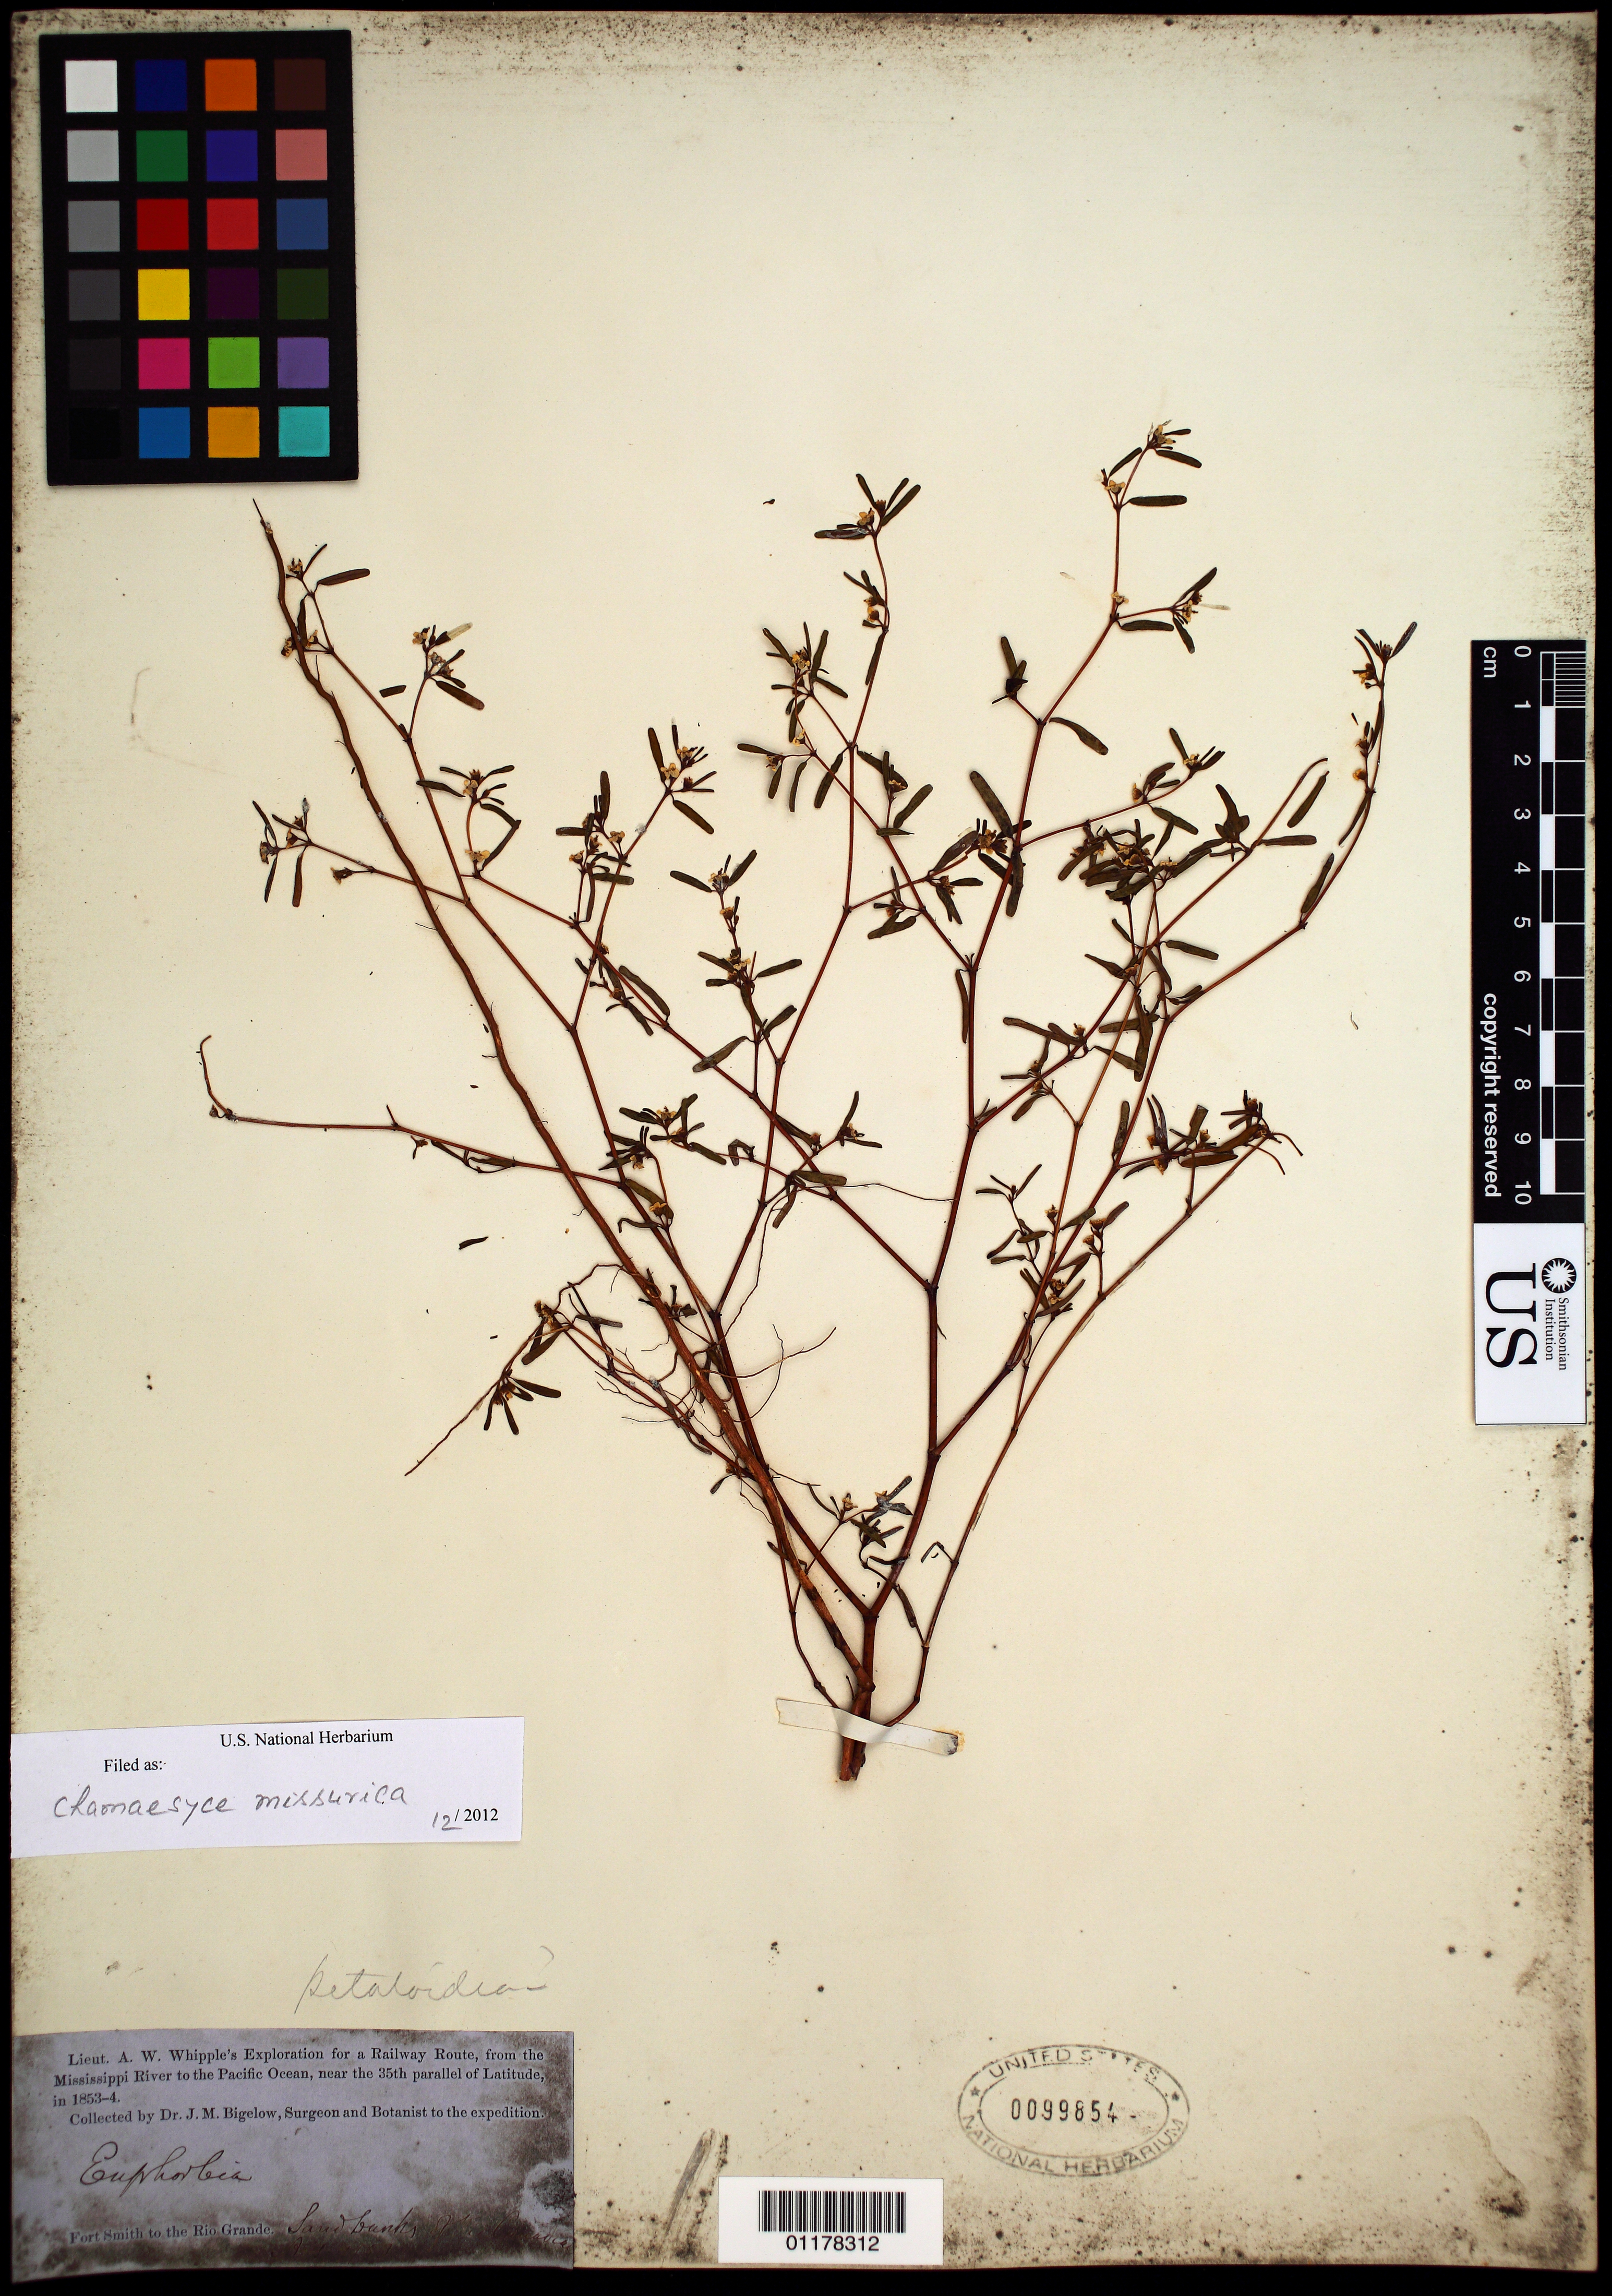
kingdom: Plantae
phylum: Tracheophyta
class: Magnoliopsida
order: Malpighiales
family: Euphorbiaceae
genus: Euphorbia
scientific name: Euphorbia missurica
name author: Raf.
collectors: J. M. Bigelow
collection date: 1853-08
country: United States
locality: Fort Smith to the Rio Grande, sand banks of the Canadian river.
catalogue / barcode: US 99854